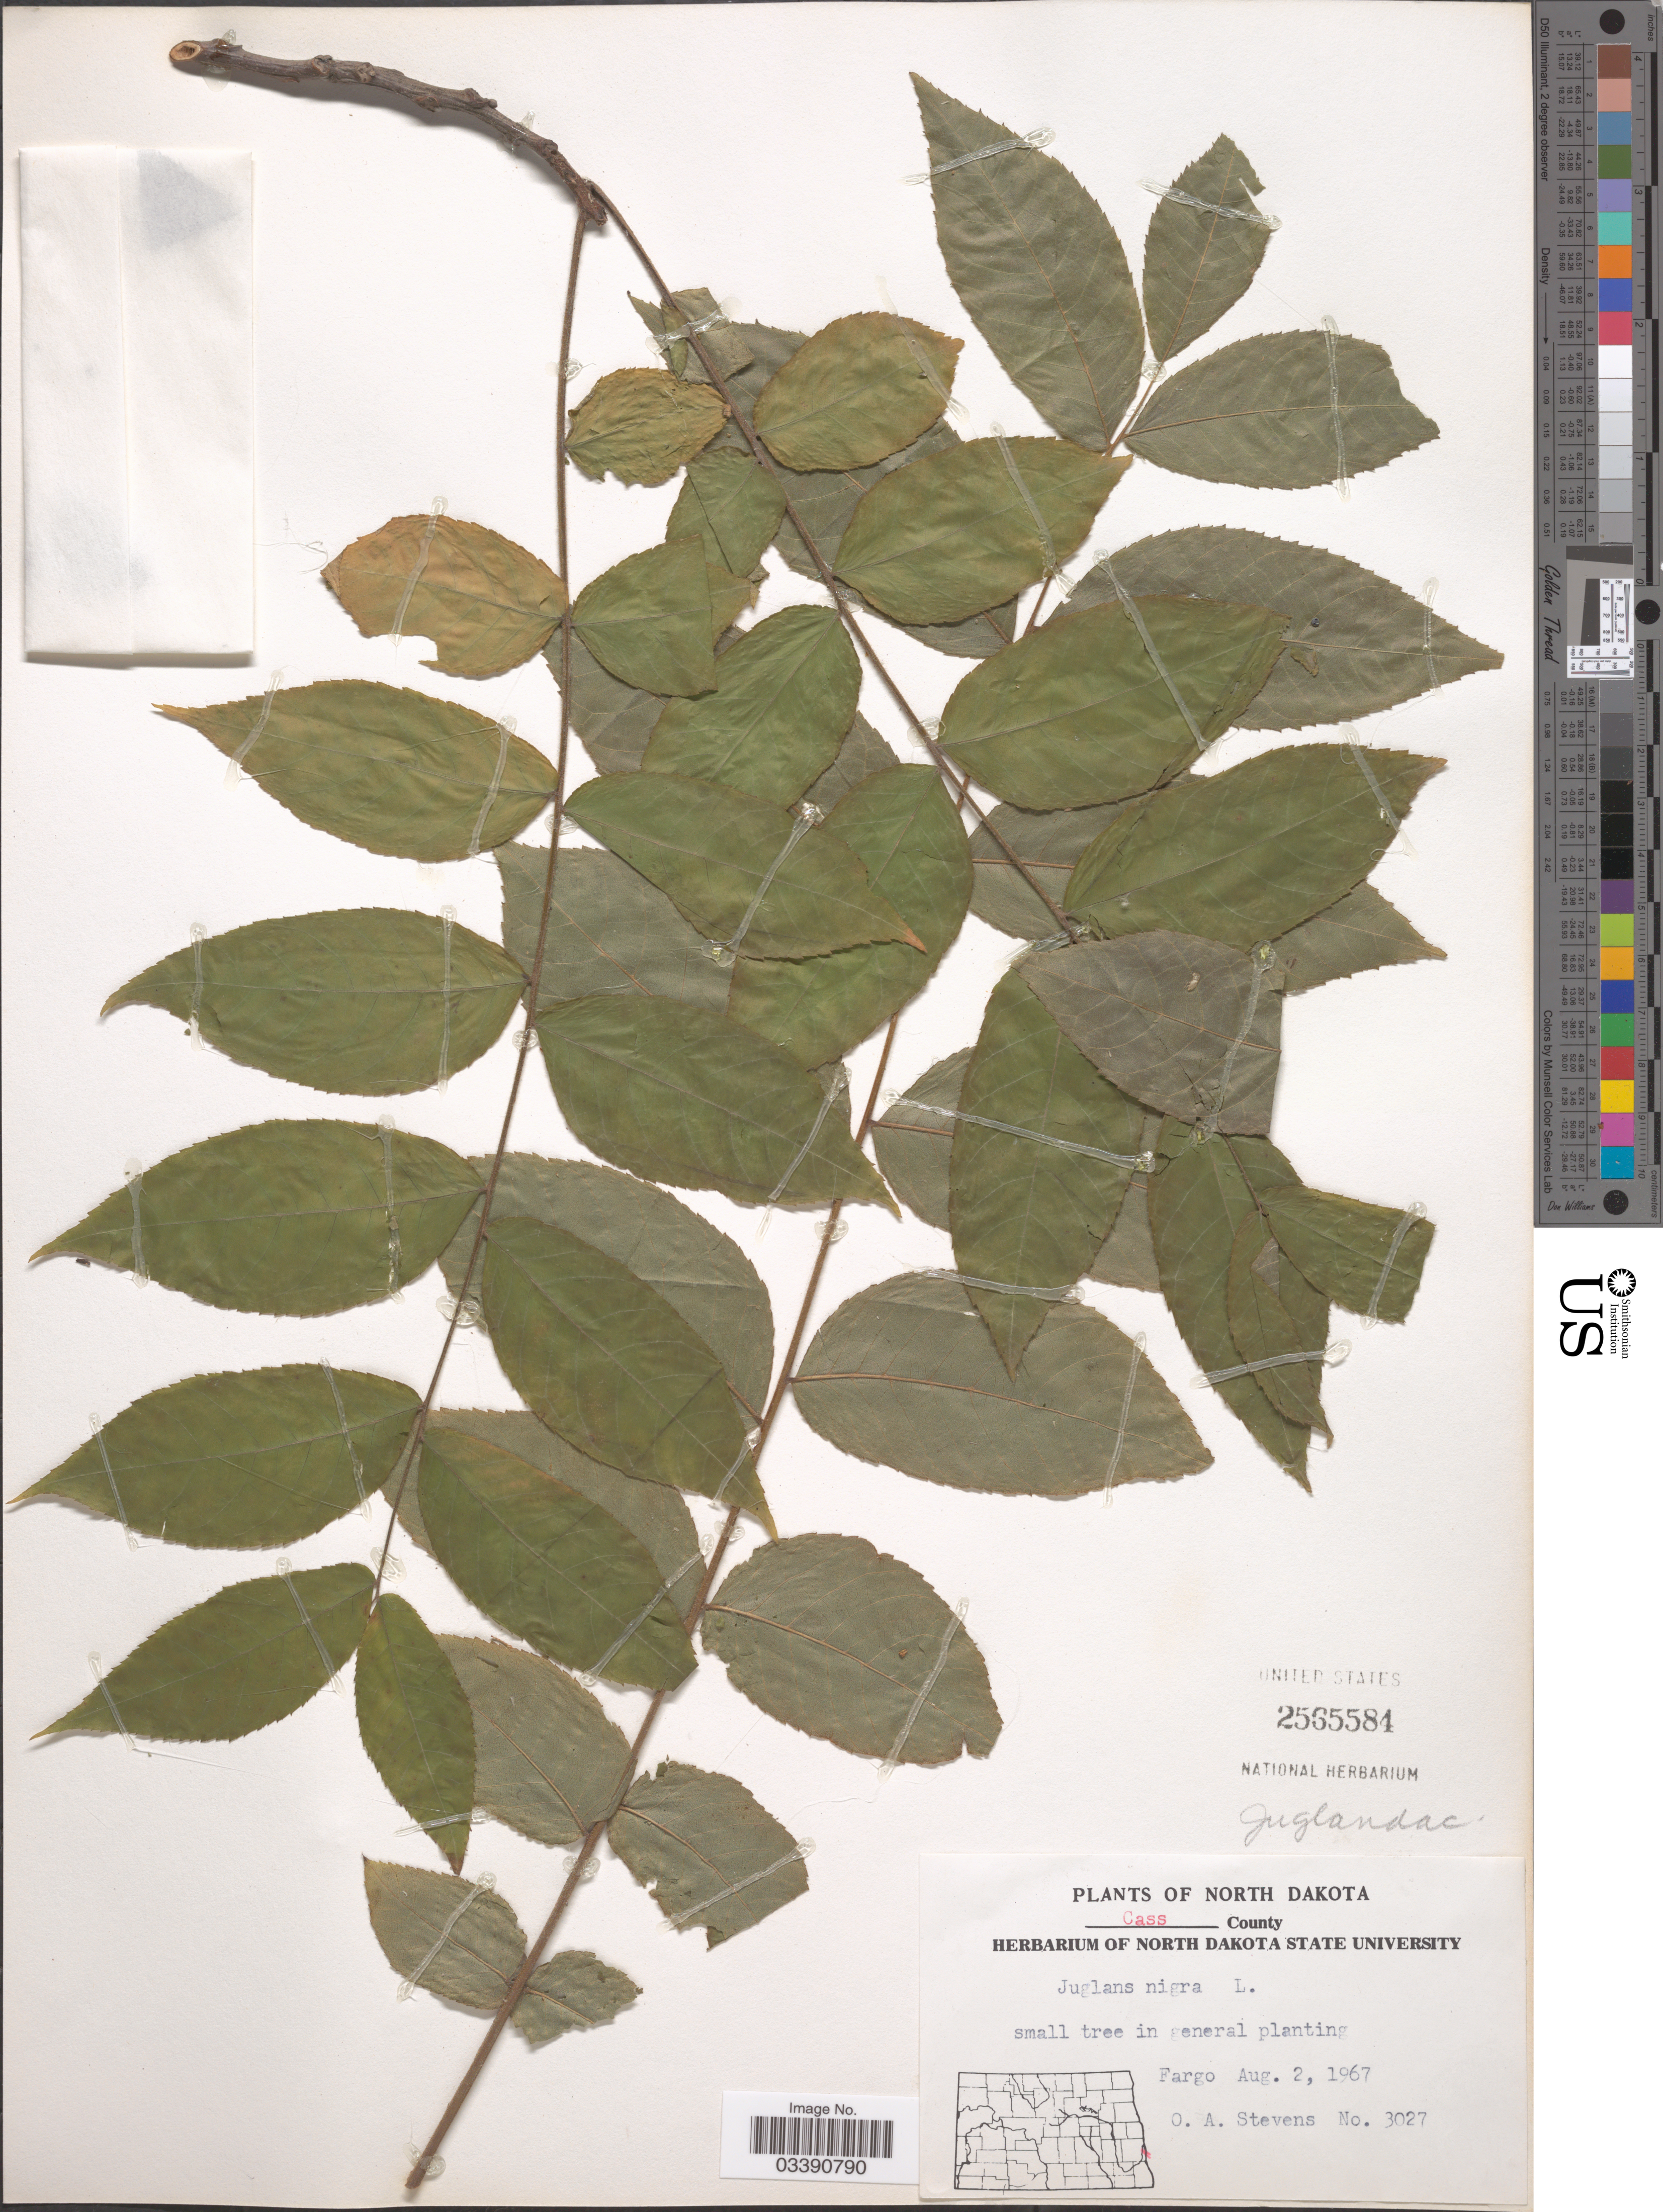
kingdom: Plantae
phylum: Tracheophyta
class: Magnoliopsida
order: Fagales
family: Juglandaceae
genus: Juglans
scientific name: Juglans nigra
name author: L.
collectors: O. A. Stevens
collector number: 3027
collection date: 1967-08-02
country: United States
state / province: North Dakota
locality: Cass County. Fargo.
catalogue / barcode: US 2565584